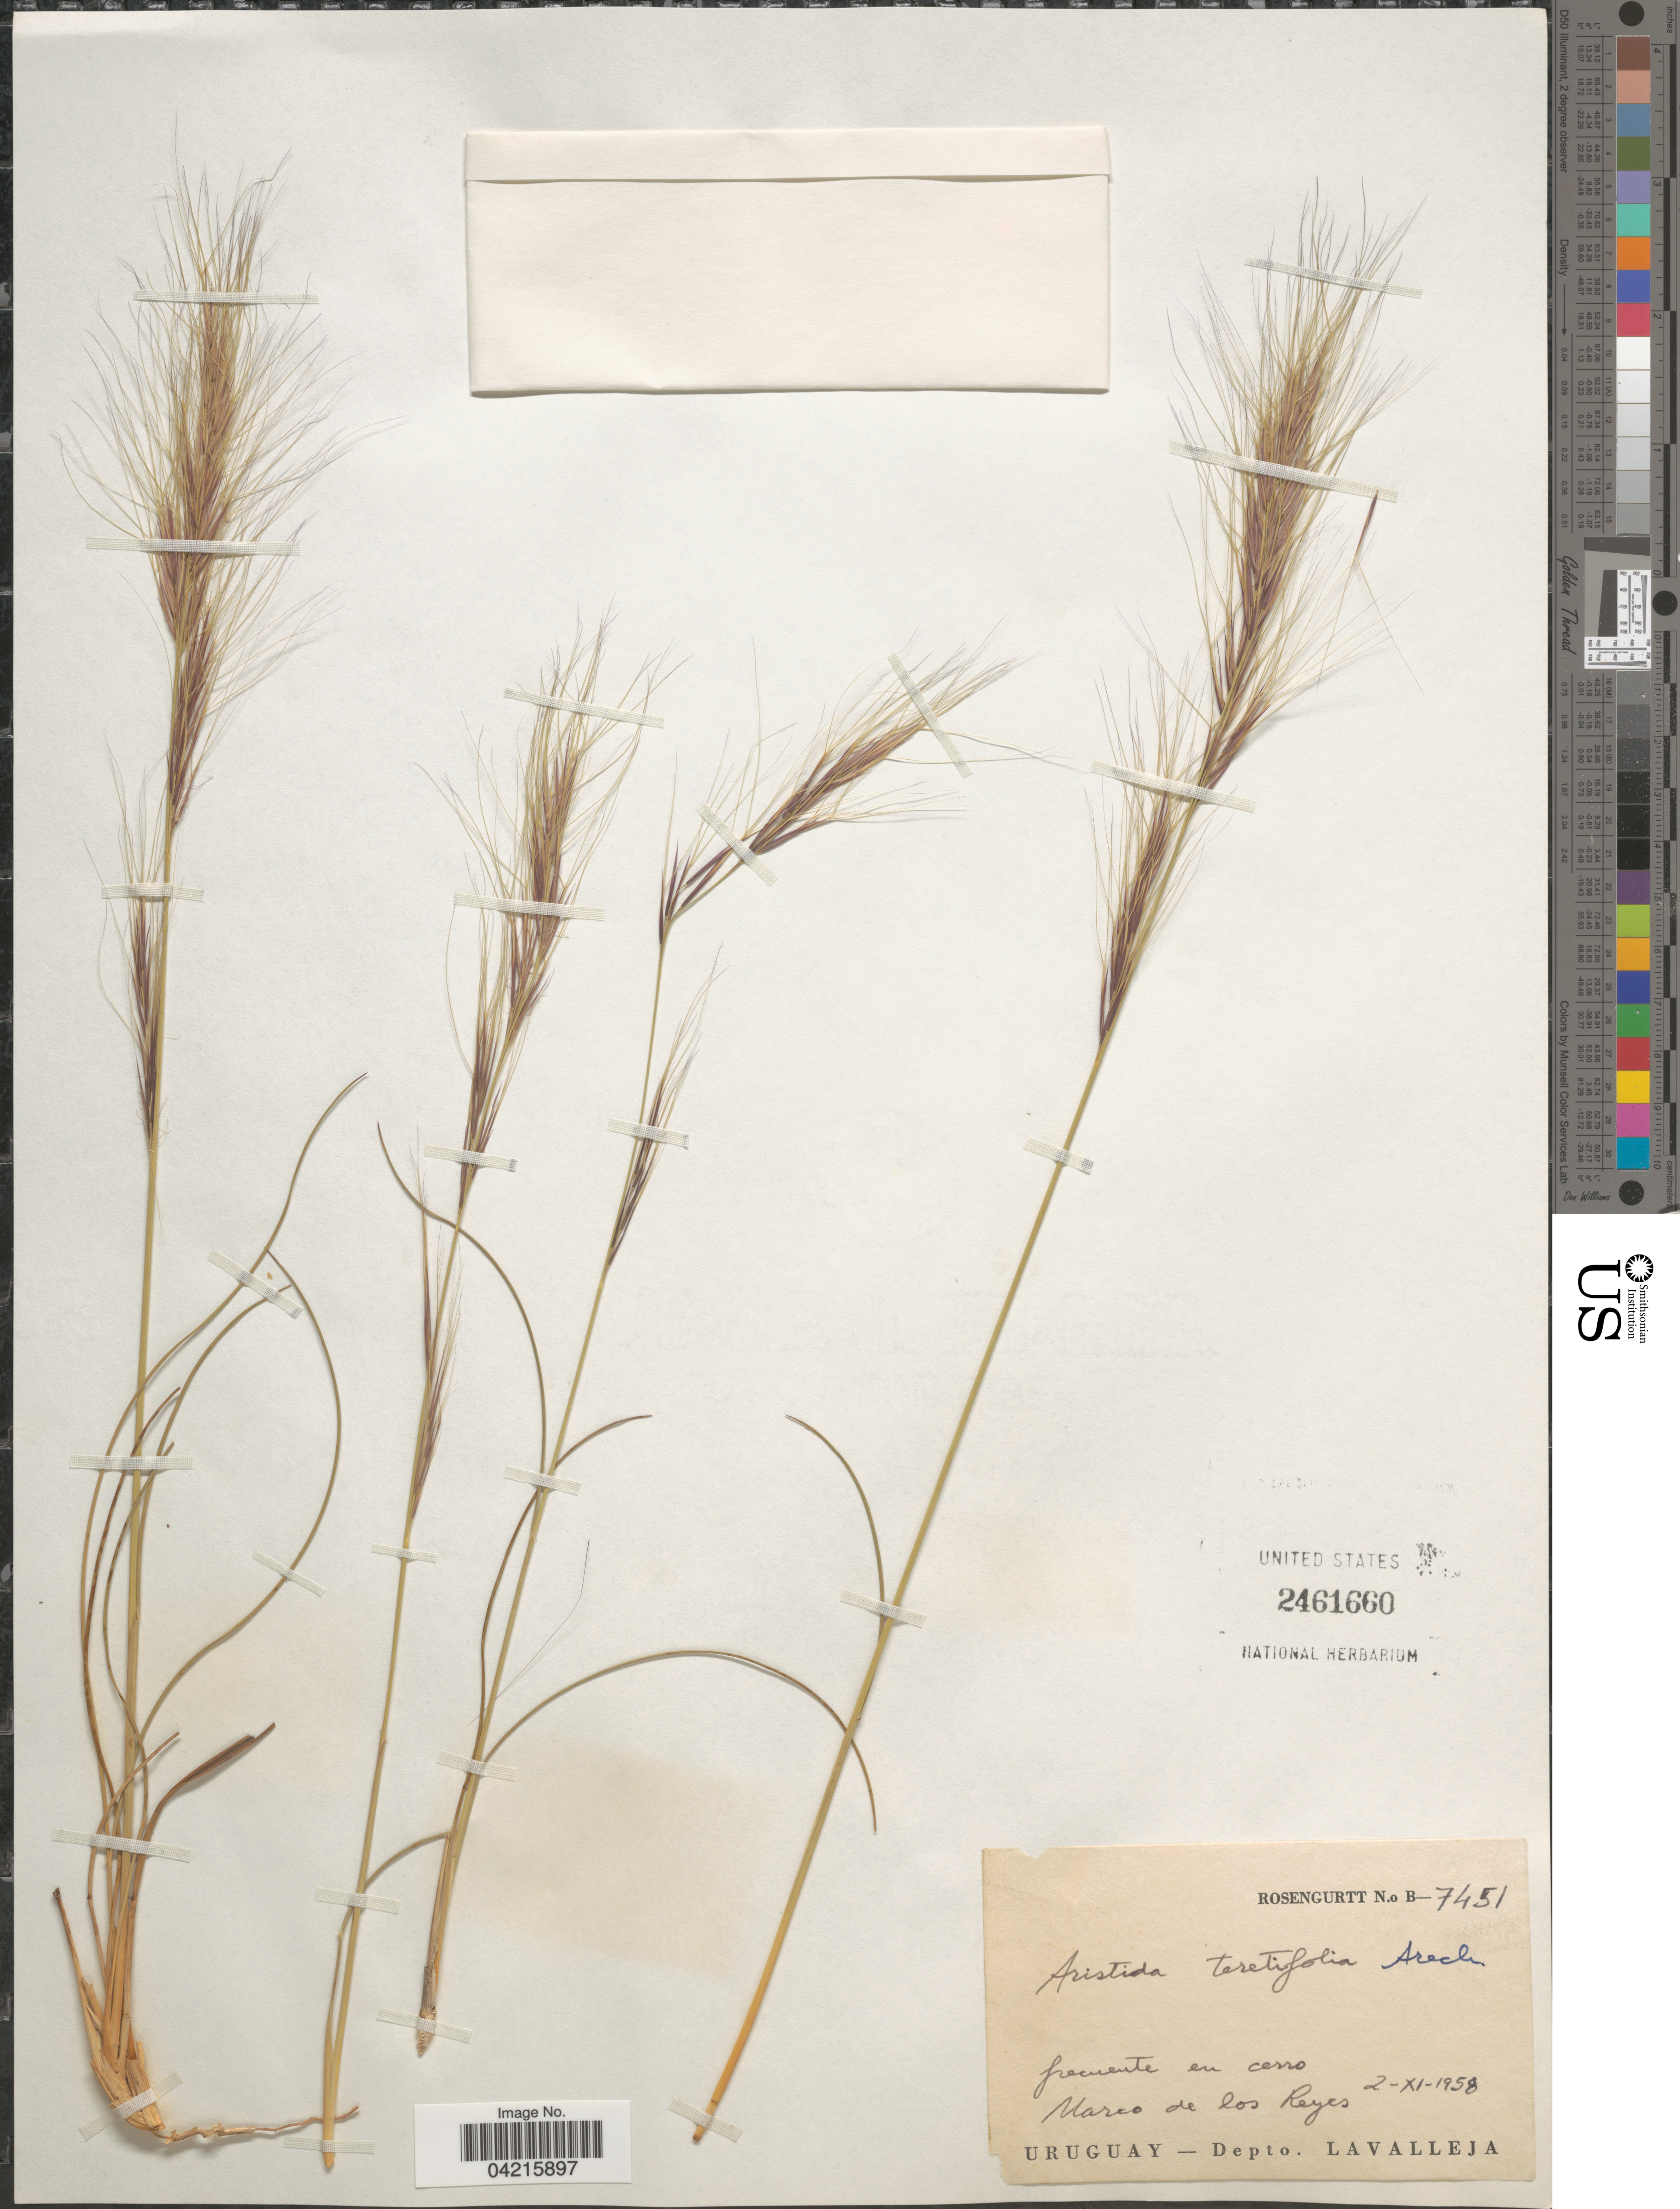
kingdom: Plantae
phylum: Tracheophyta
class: Liliopsida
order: Poales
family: Poaceae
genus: Aristida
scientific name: Aristida teretifolia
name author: Arechav.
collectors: Rosengurtt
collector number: B-7451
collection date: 1958-11-02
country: Uruguay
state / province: Lavalleja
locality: Marco de los Reyes. Depto. Lavalleja.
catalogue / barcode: US 2461660